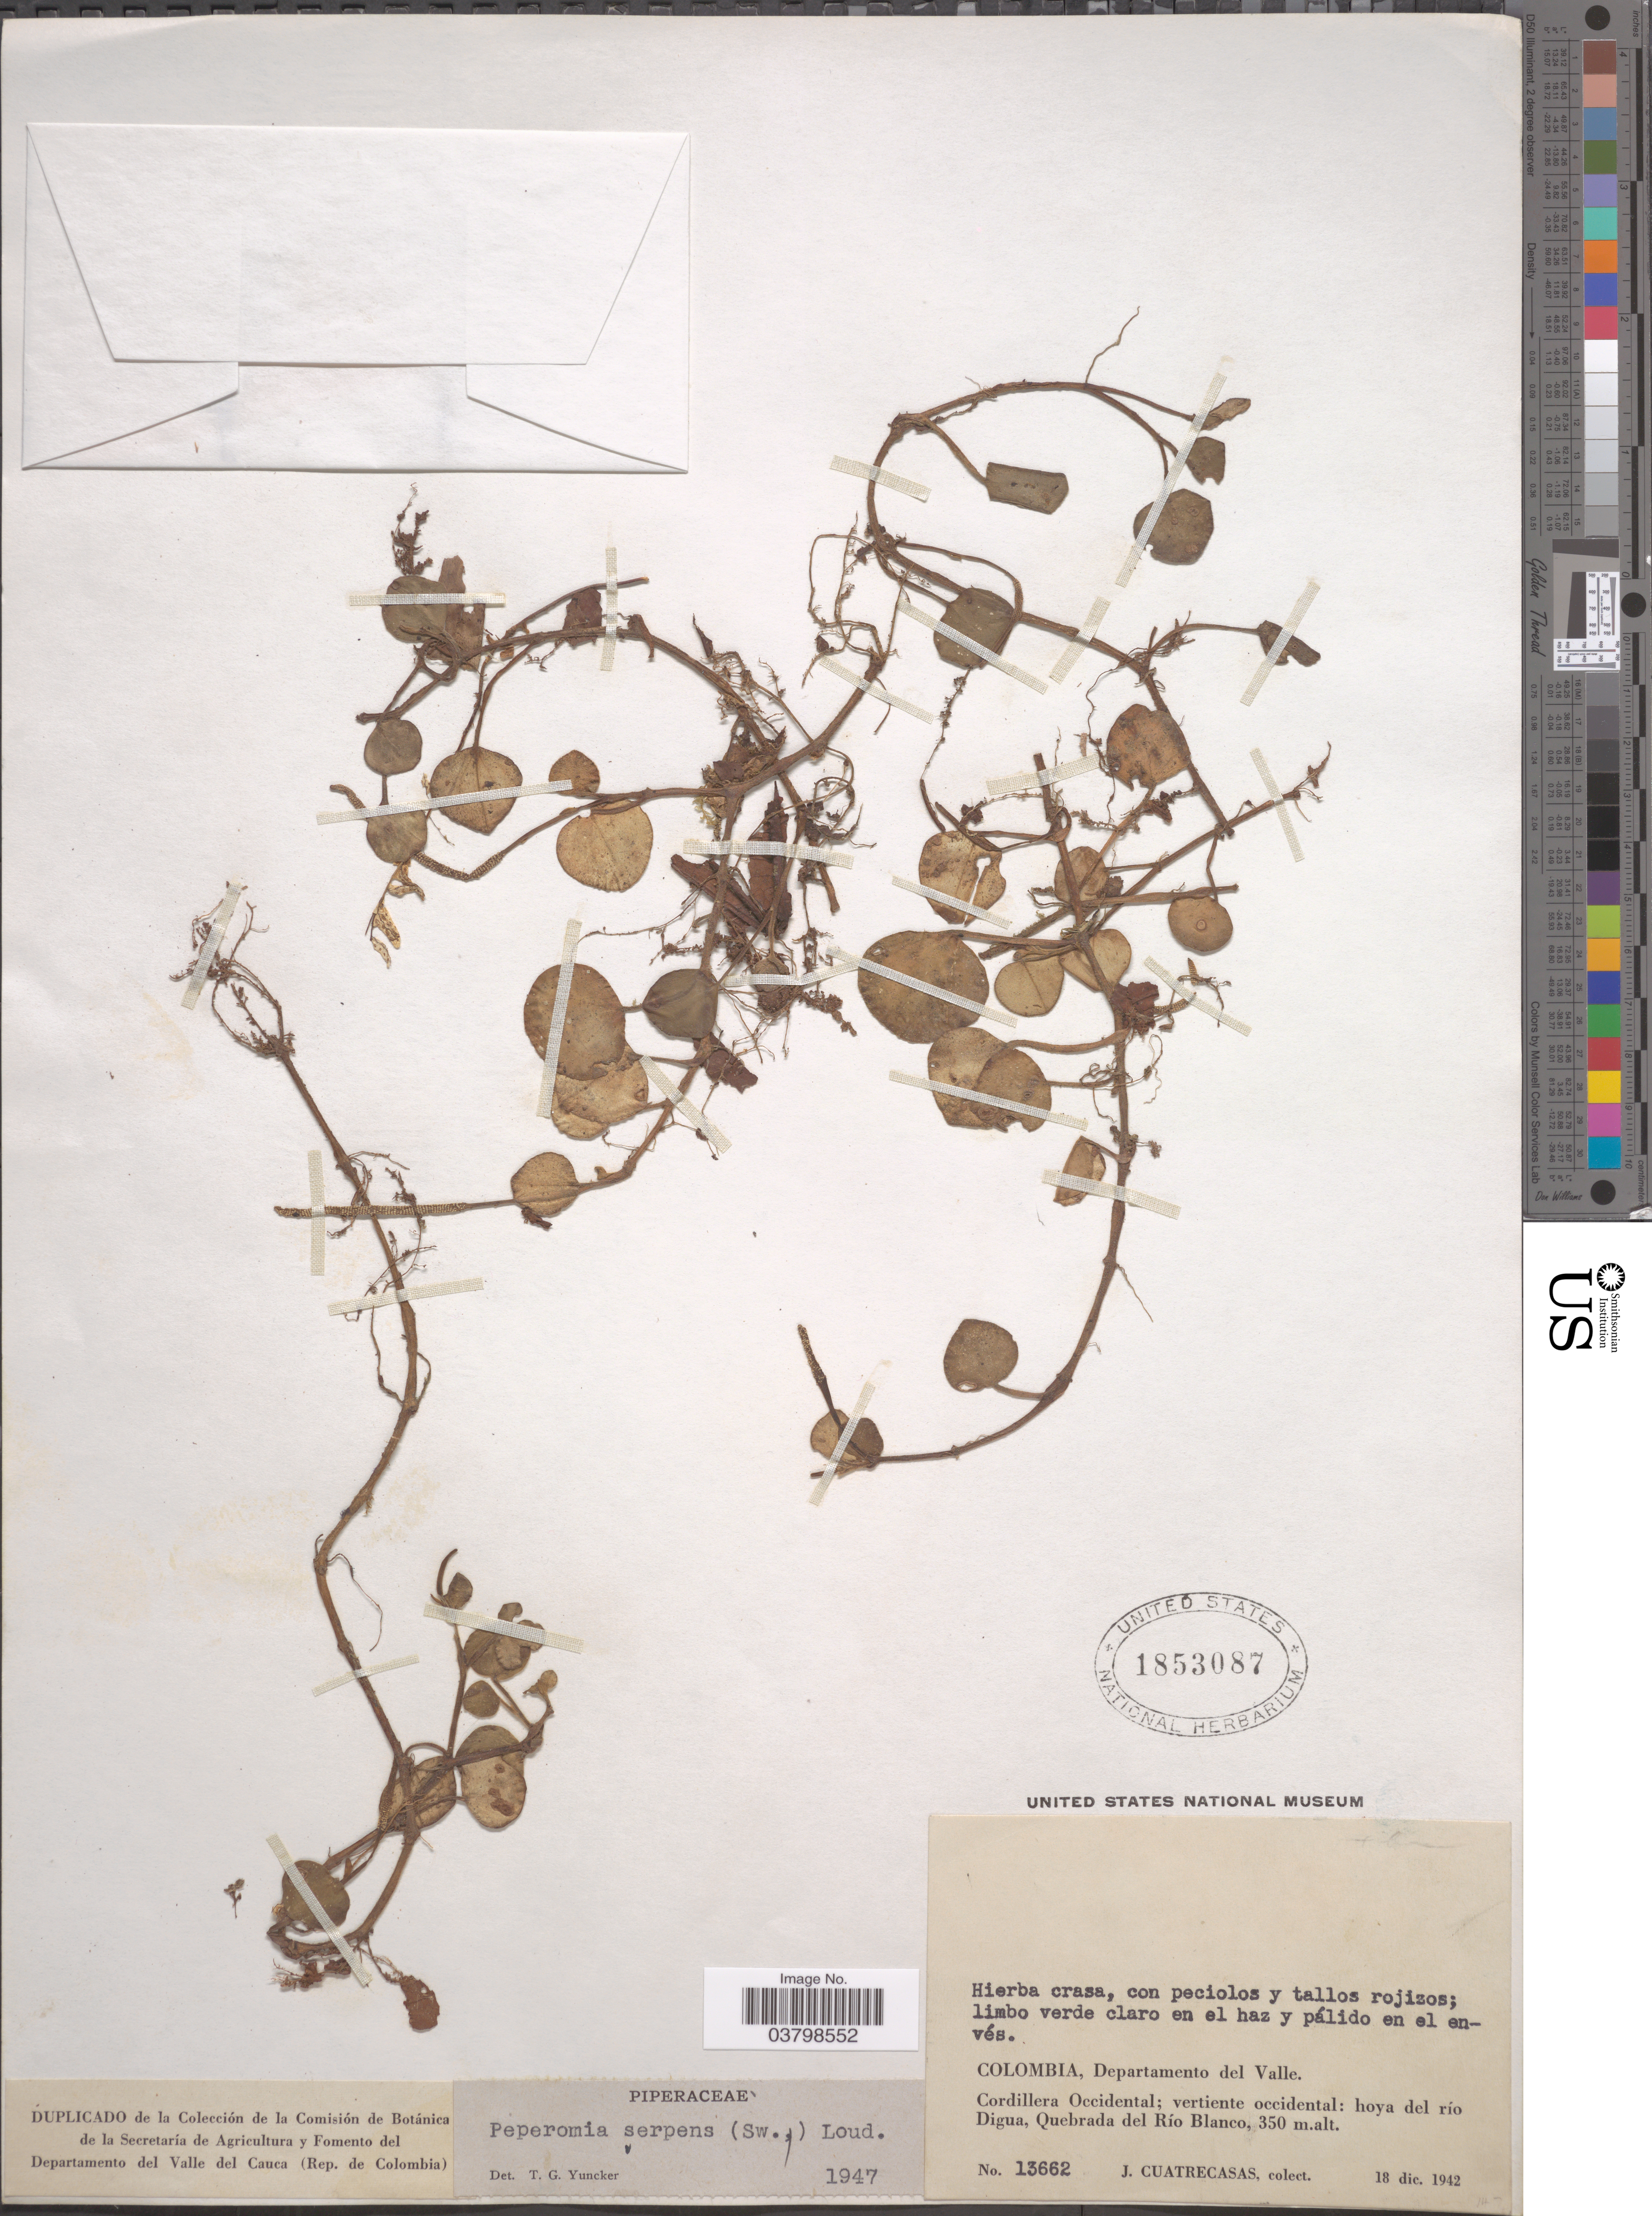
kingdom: Plantae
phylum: Tracheophyta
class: Magnoliopsida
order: Piperales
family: Piperaceae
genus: Peperomia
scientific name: Peperomia serpens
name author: (Sw.) Loudon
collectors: J. Cuatrecasas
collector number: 13662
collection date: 1942-12-18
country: Colombia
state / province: Valle del Cauca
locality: Departamento del Valle. Cordillera Occidental; vertiente occidental: hoya del río Digua, Quebrada del Río Blanco.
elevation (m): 350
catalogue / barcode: US 1853087